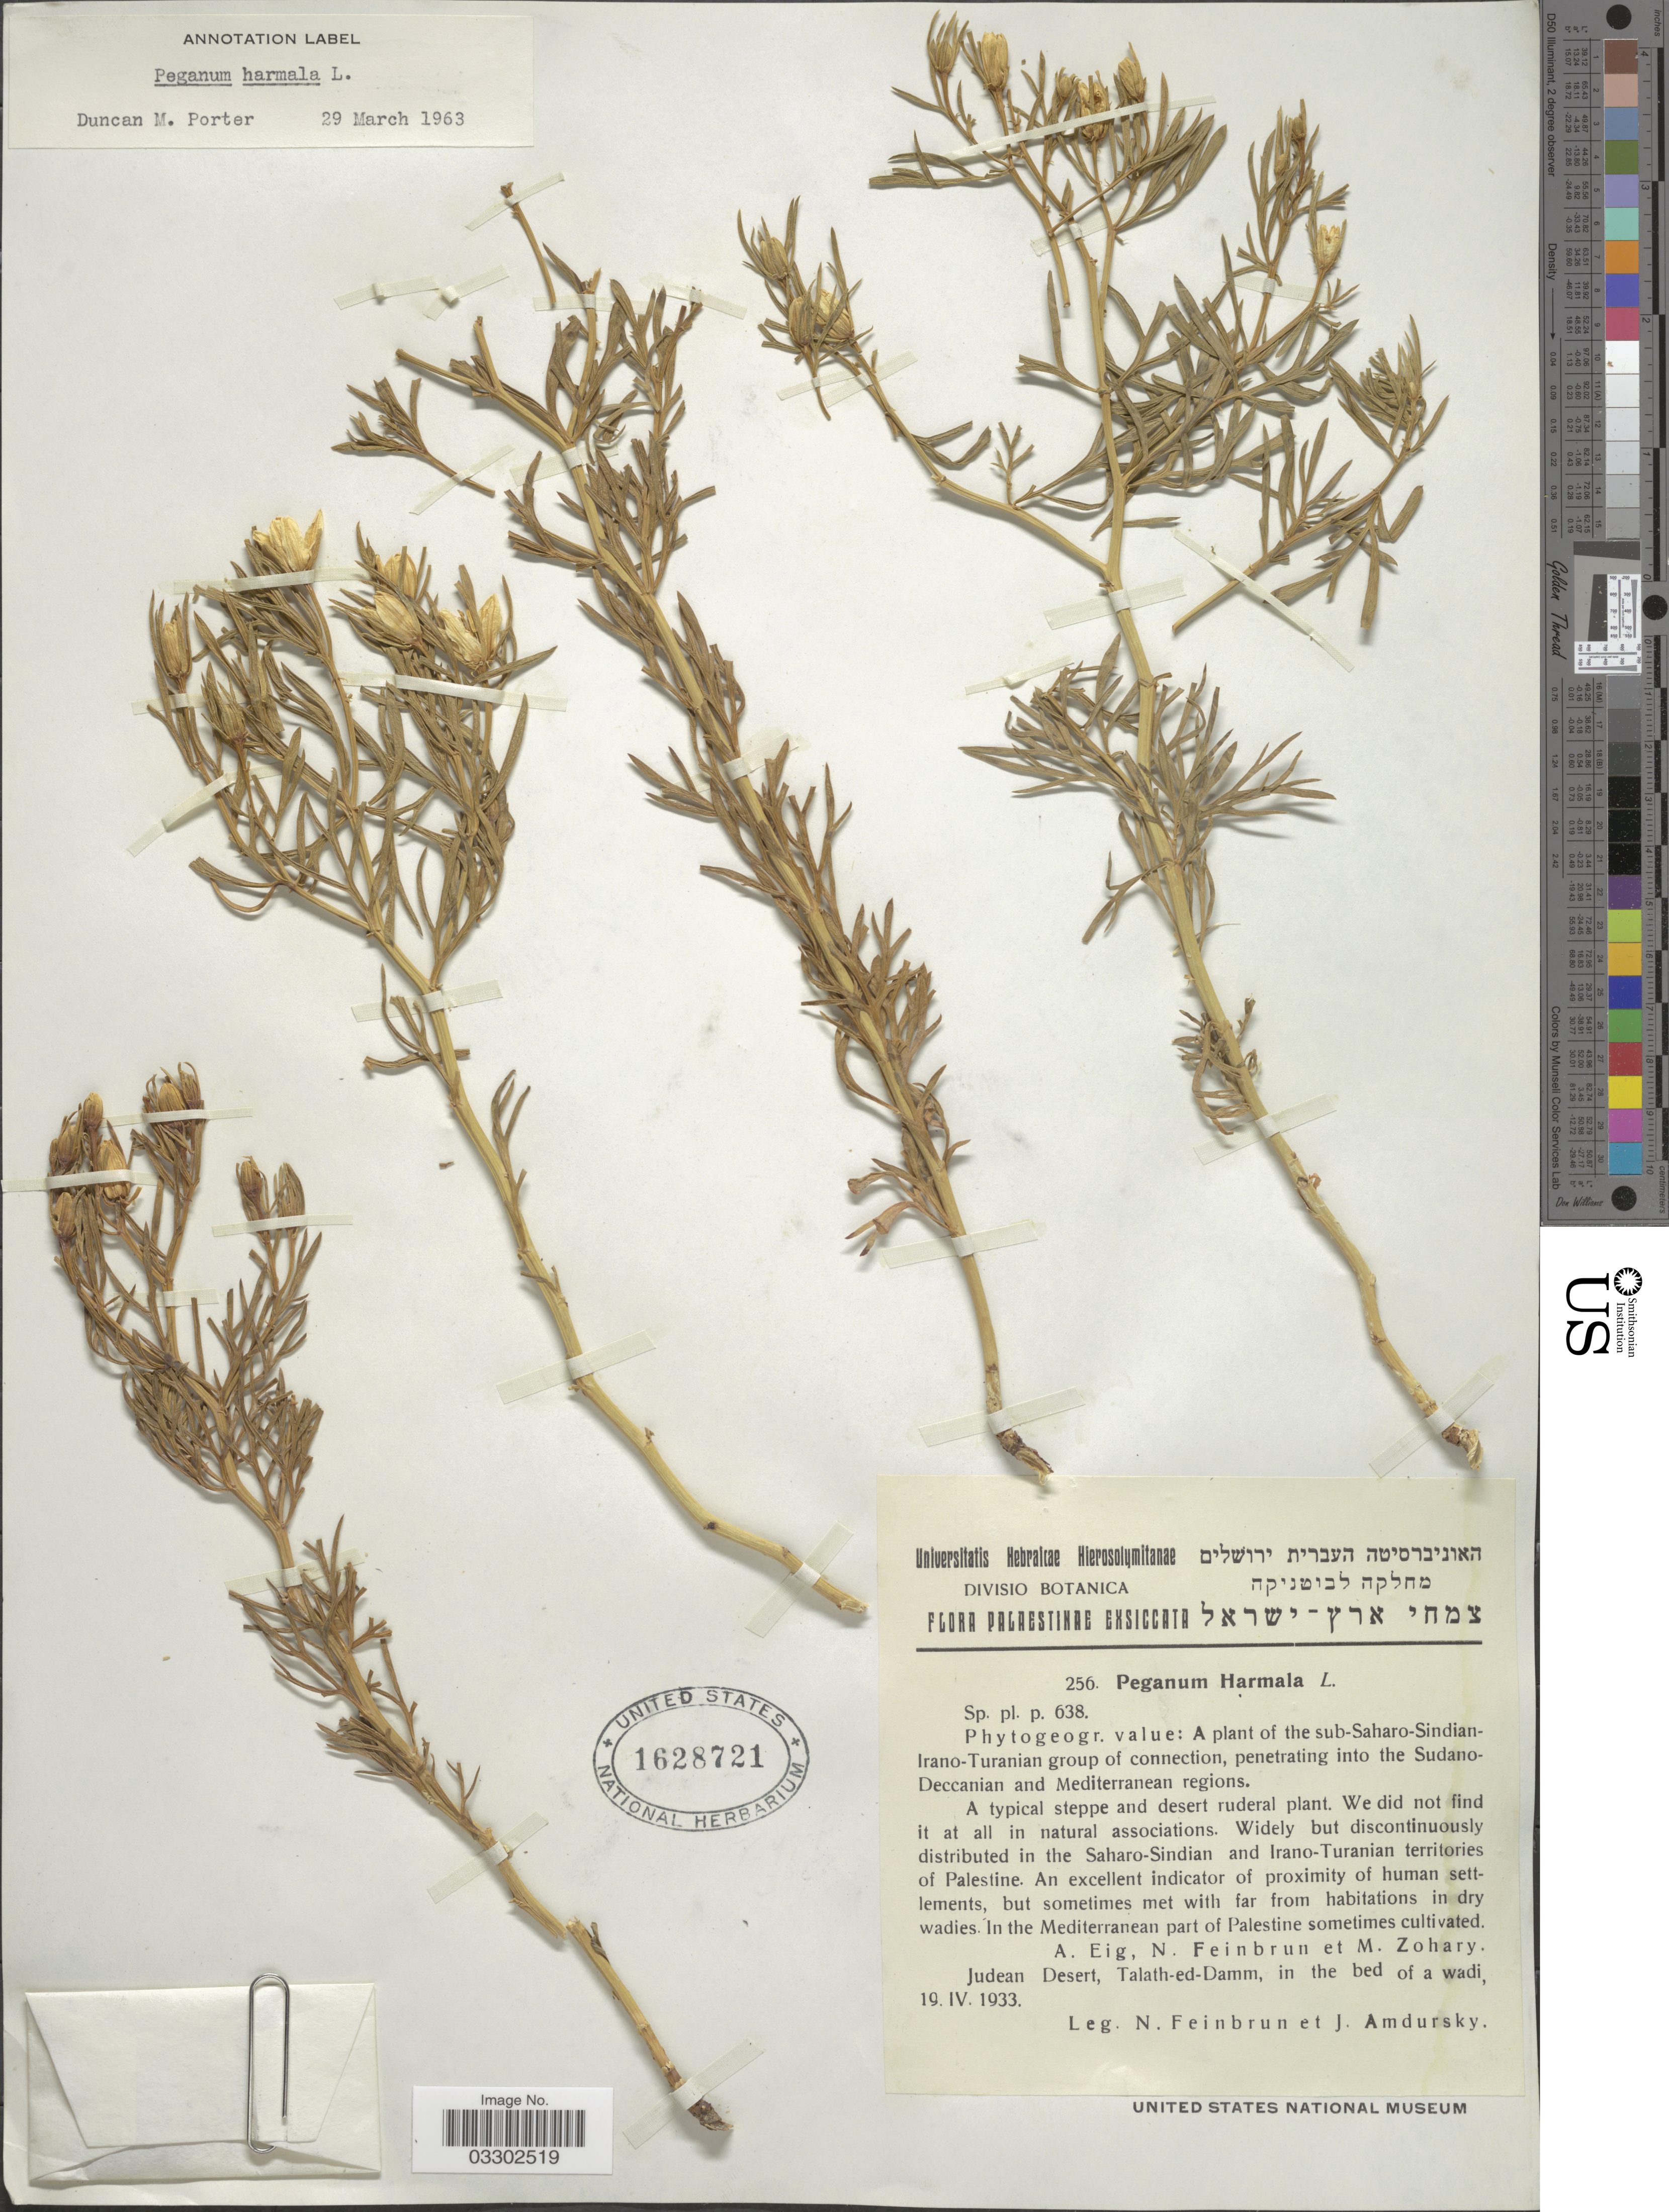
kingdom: Plantae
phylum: Tracheophyta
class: Magnoliopsida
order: Sapindales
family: Tetradiclidaceae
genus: Peganum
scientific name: Peganum harmala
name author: L.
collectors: N. Feinbrun & I. Amdursky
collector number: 256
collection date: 1933-06-19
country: Israel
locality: Palaestinae. Judean Desert, Talath-ed-Damm, in the bed of a wadi.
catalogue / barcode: US 1628721